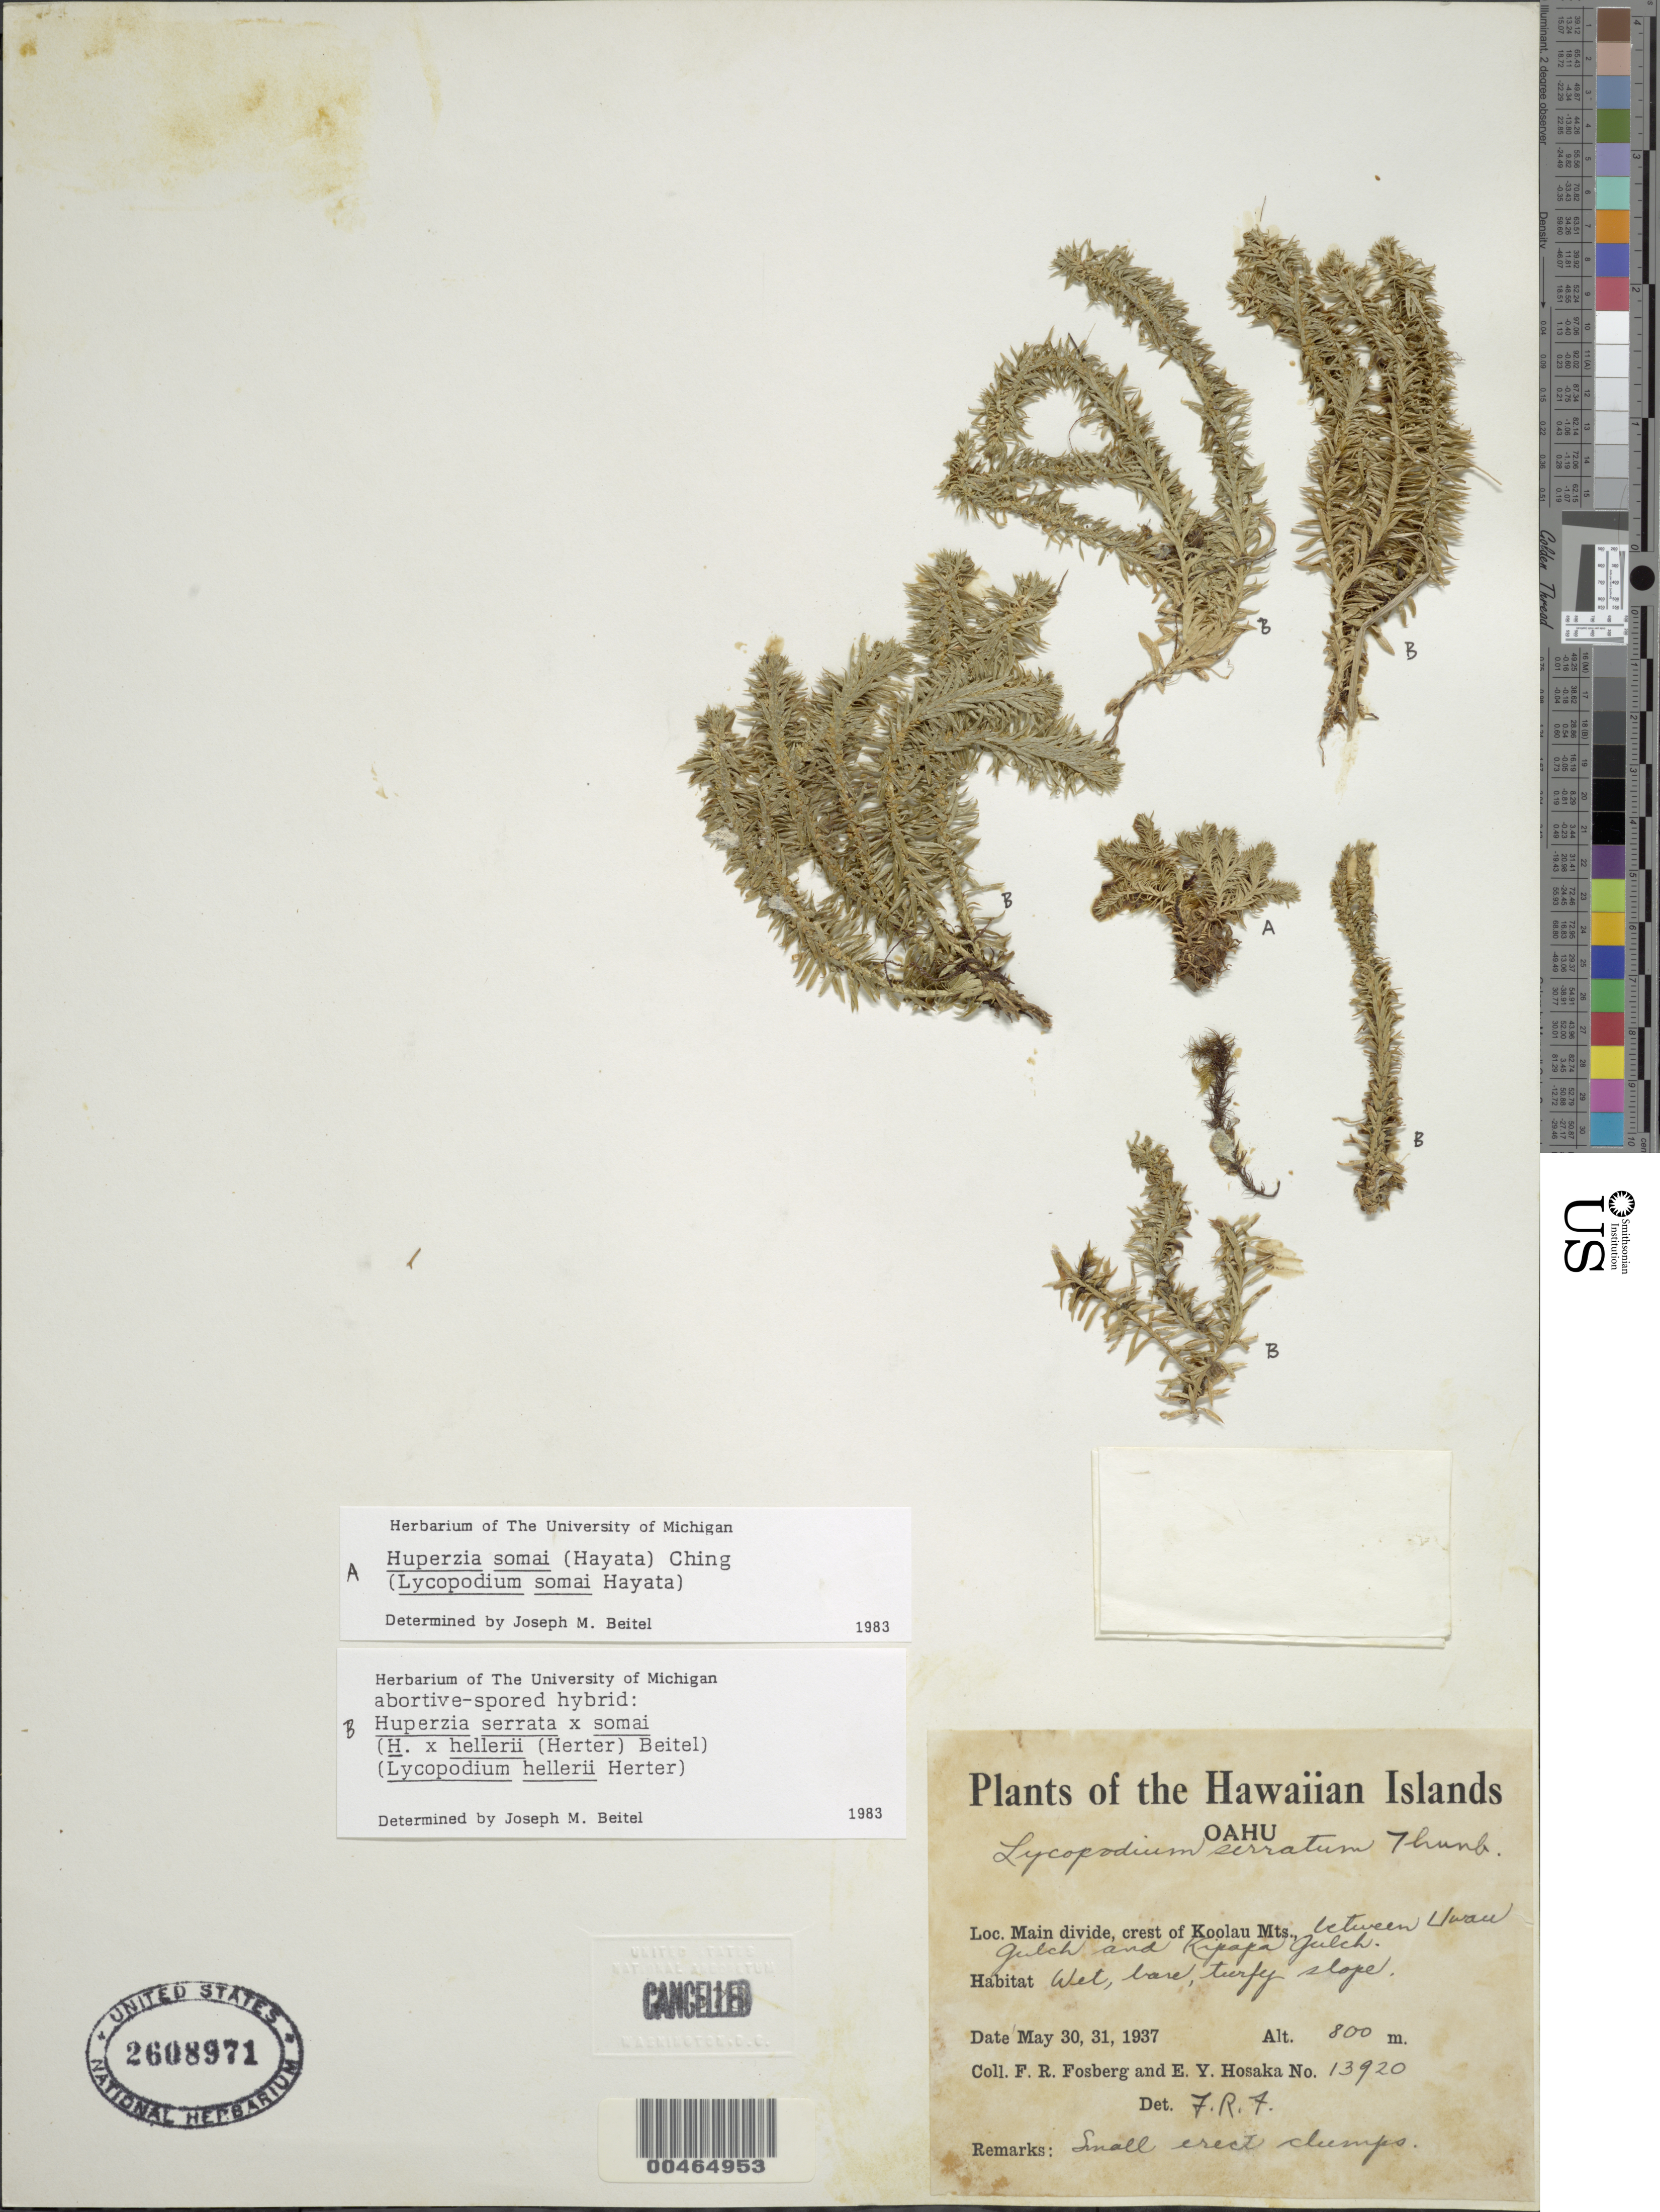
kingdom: Plantae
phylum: Tracheophyta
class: Lycopodiopsida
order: Lycopodiales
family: Lycopodiaceae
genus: Huperzia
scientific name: Huperzia serrata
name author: (Thunb.) Trevis.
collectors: F. R. Fosberg & E. Y. Hosaka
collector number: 13920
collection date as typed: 30 May 1937 to 31 May 1937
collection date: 1937-05-30/1937-05-31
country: United States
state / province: Hawaii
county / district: Honolulu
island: Oahu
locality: Main divide, Crest of Koolau Mountains, between Uwau Gulch and Kipapa Gulch, Oahu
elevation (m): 800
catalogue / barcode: US 2608971